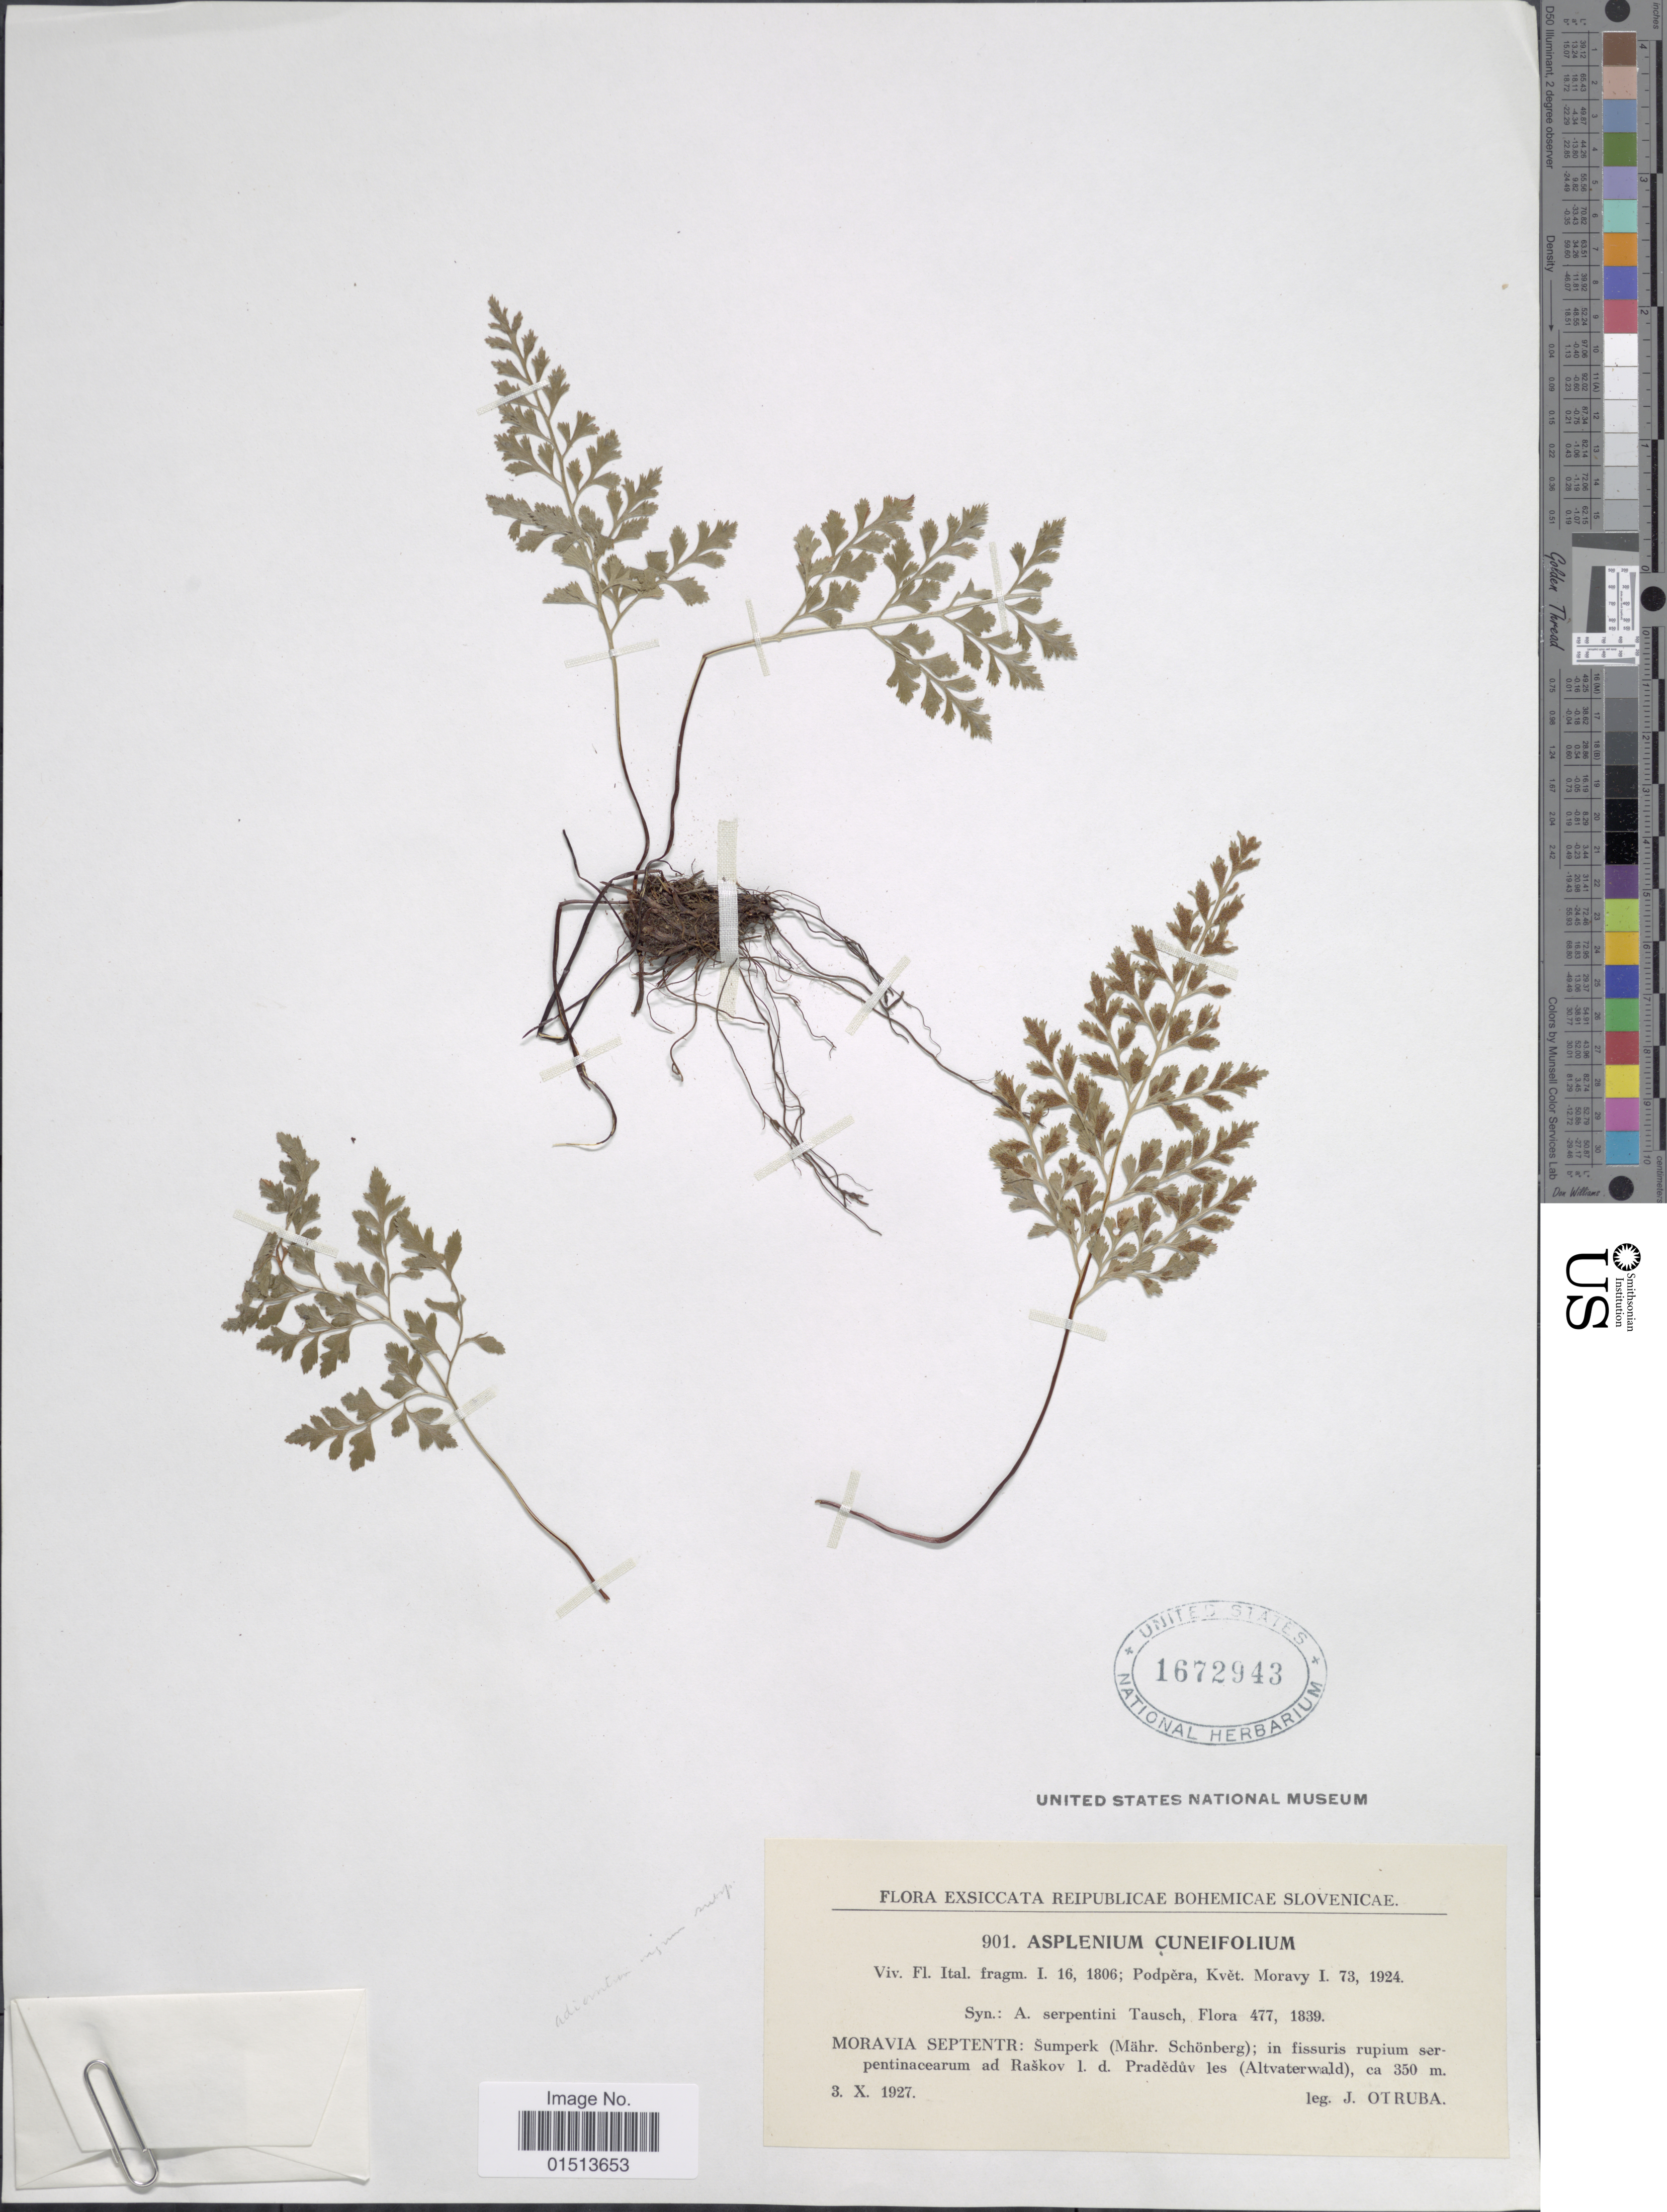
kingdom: Plantae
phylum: Tracheophyta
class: Polypodiopsida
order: Polypodiales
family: Aspleniaceae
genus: Asplenium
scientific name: Asplenium adiantum-nigrum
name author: L.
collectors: J. Otruba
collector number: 901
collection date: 1927-10-03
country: Czechia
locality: Reipublicae Bohemicae Slovenicae, Moravia septentr: Sumperk (Mähr Schönberg); in fissuris supium serpentinacearum ad Raskov l.d. Pradeduv les (Altvaterwald).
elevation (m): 350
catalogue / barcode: US 1672943